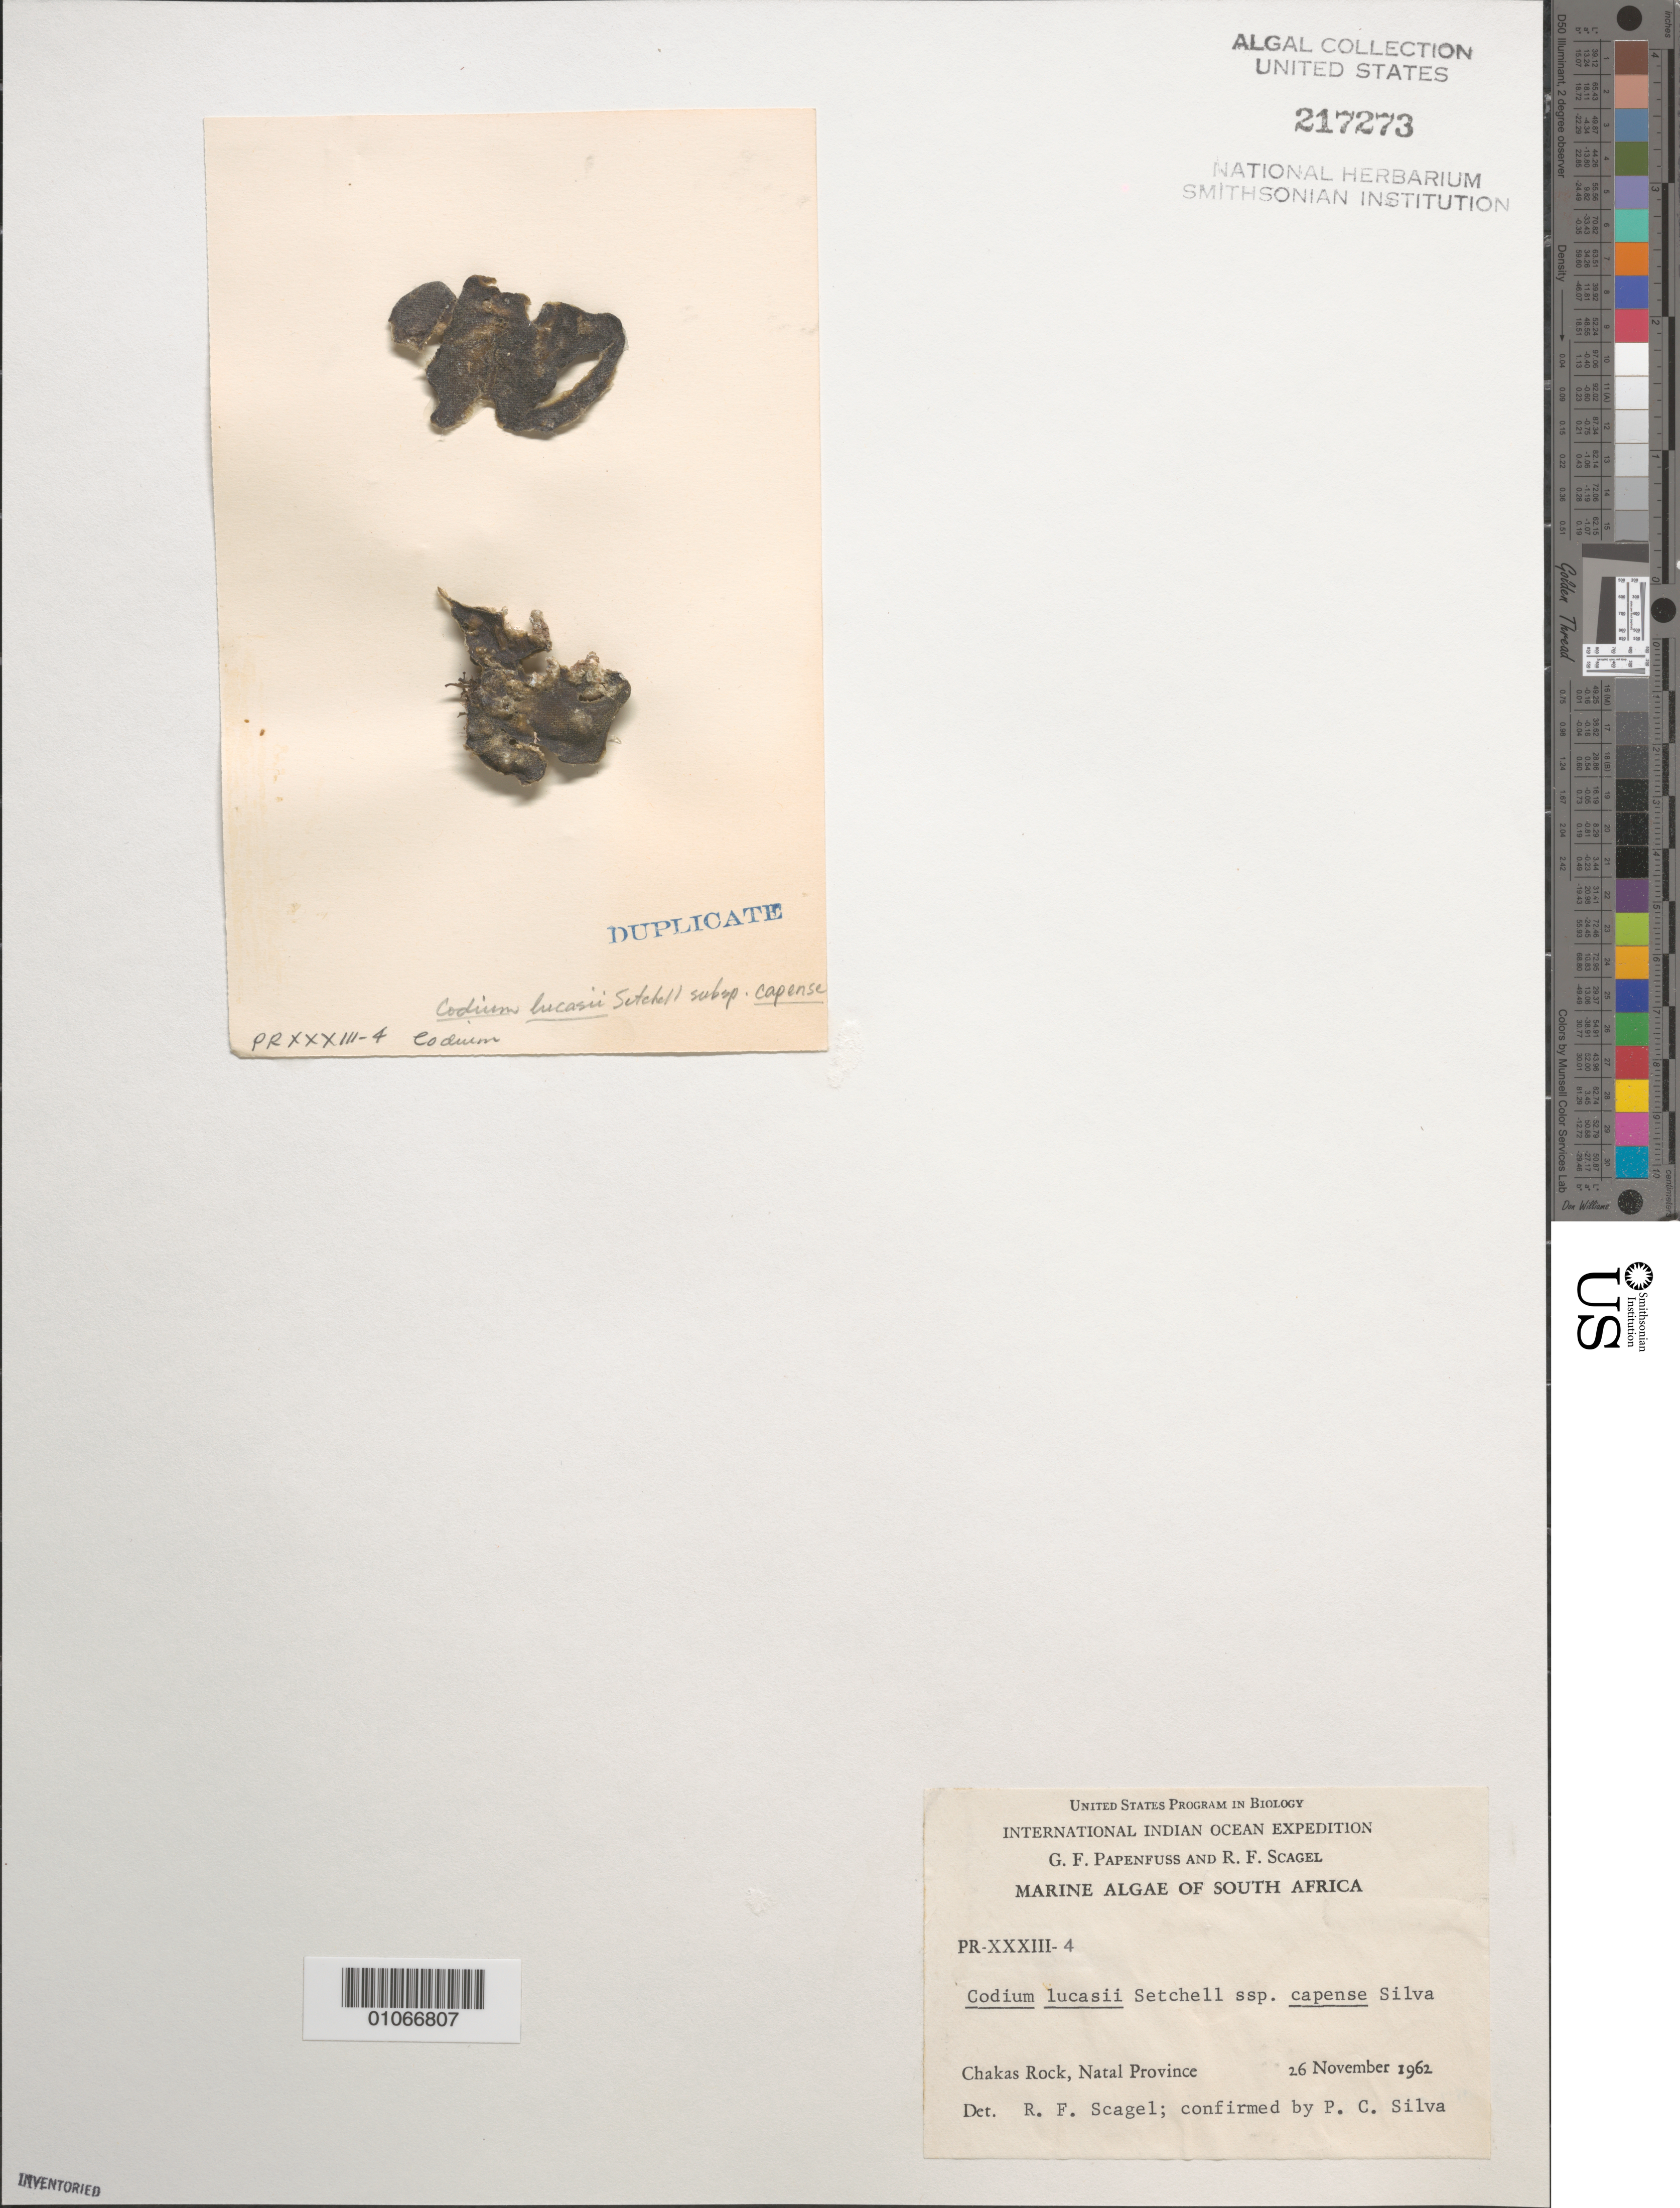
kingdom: Plantae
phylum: Chlorophyta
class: Ulvophyceae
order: Bryopsidales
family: Codiaceae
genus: Codium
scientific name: Codium lucasii subsp. capense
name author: P.C. Silva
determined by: Scagel, R. F.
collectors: G. Papenfuss & R. F. Scagel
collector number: PR-XXXIII-4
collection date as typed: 26 Nov 1962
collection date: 1962-11-26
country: South Africa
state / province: KwaZulu-Natal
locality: Chakas Rock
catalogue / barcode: US 217273